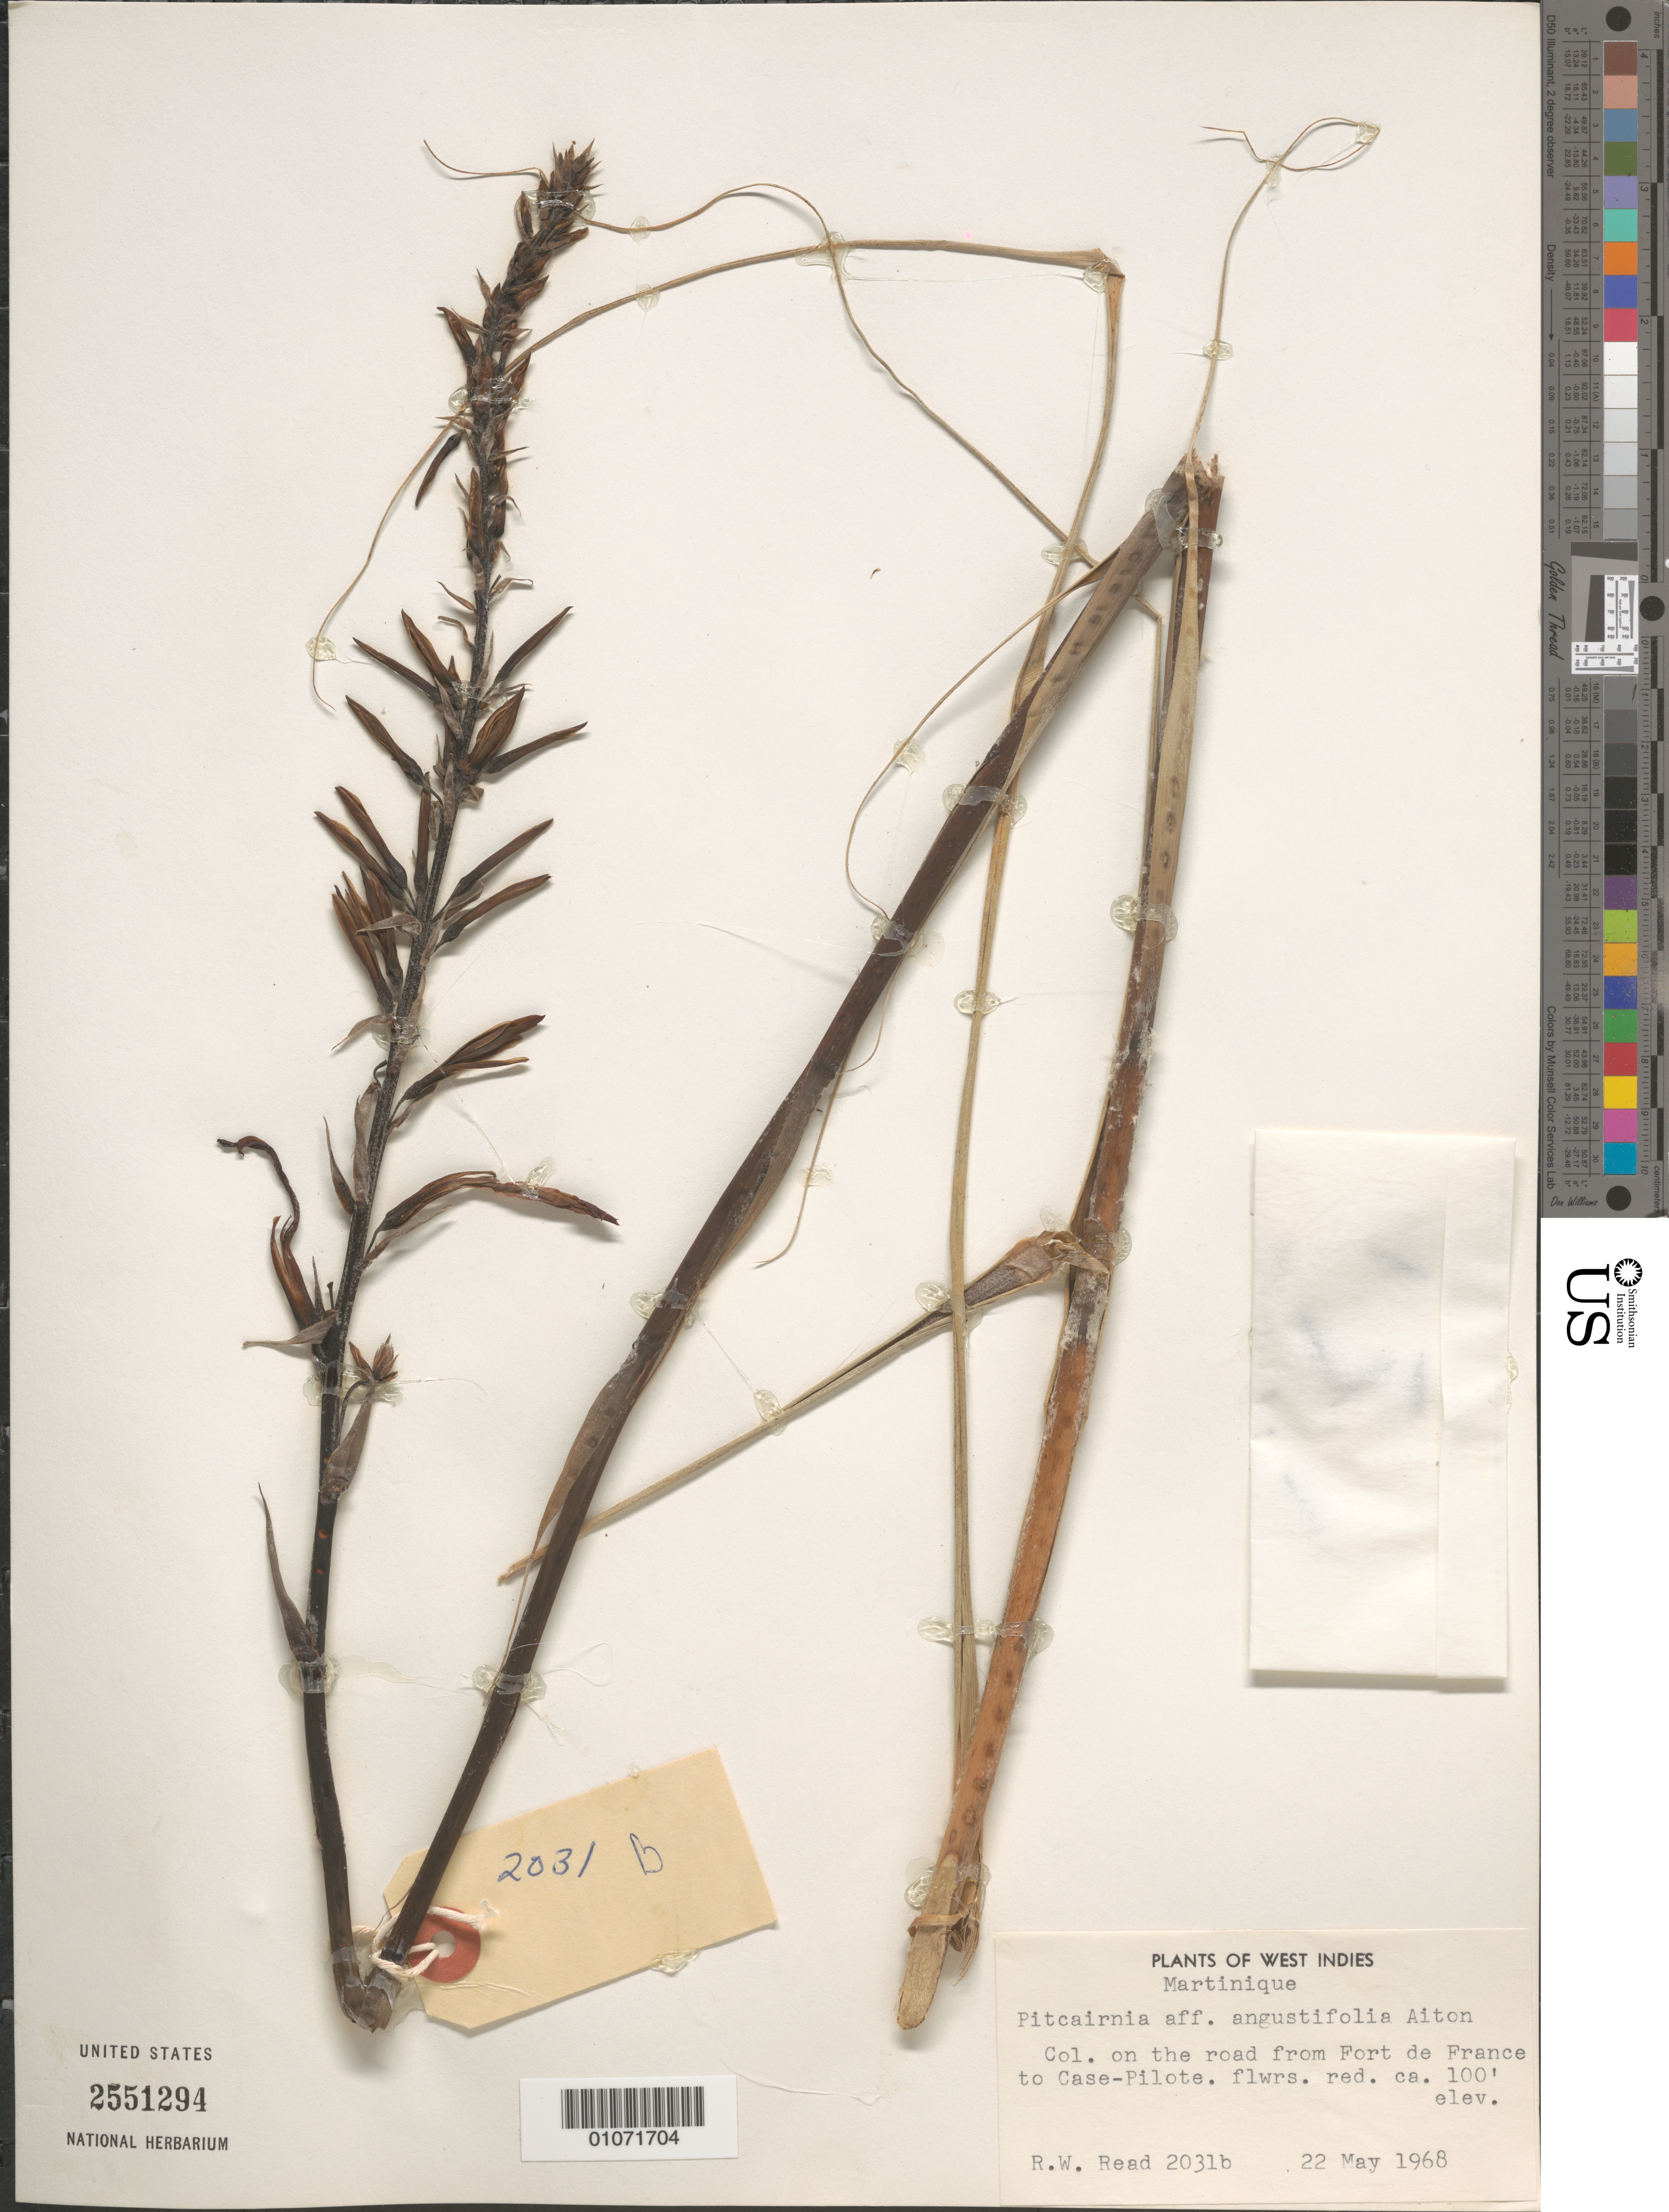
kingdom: Plantae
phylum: Tracheophyta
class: Liliopsida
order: Poales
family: Bromeliaceae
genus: Pitcairnia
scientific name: Pitcairnia angustifolia var. angustifolia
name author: Sol. ex Aiton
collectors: R. W. Read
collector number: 2031b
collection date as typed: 22 May 1968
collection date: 1968-05-22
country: Martinique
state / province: Fort-de-France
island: Martinique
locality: Collected on the road from Fort de France to Case Pilote.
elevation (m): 30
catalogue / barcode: US 2551294